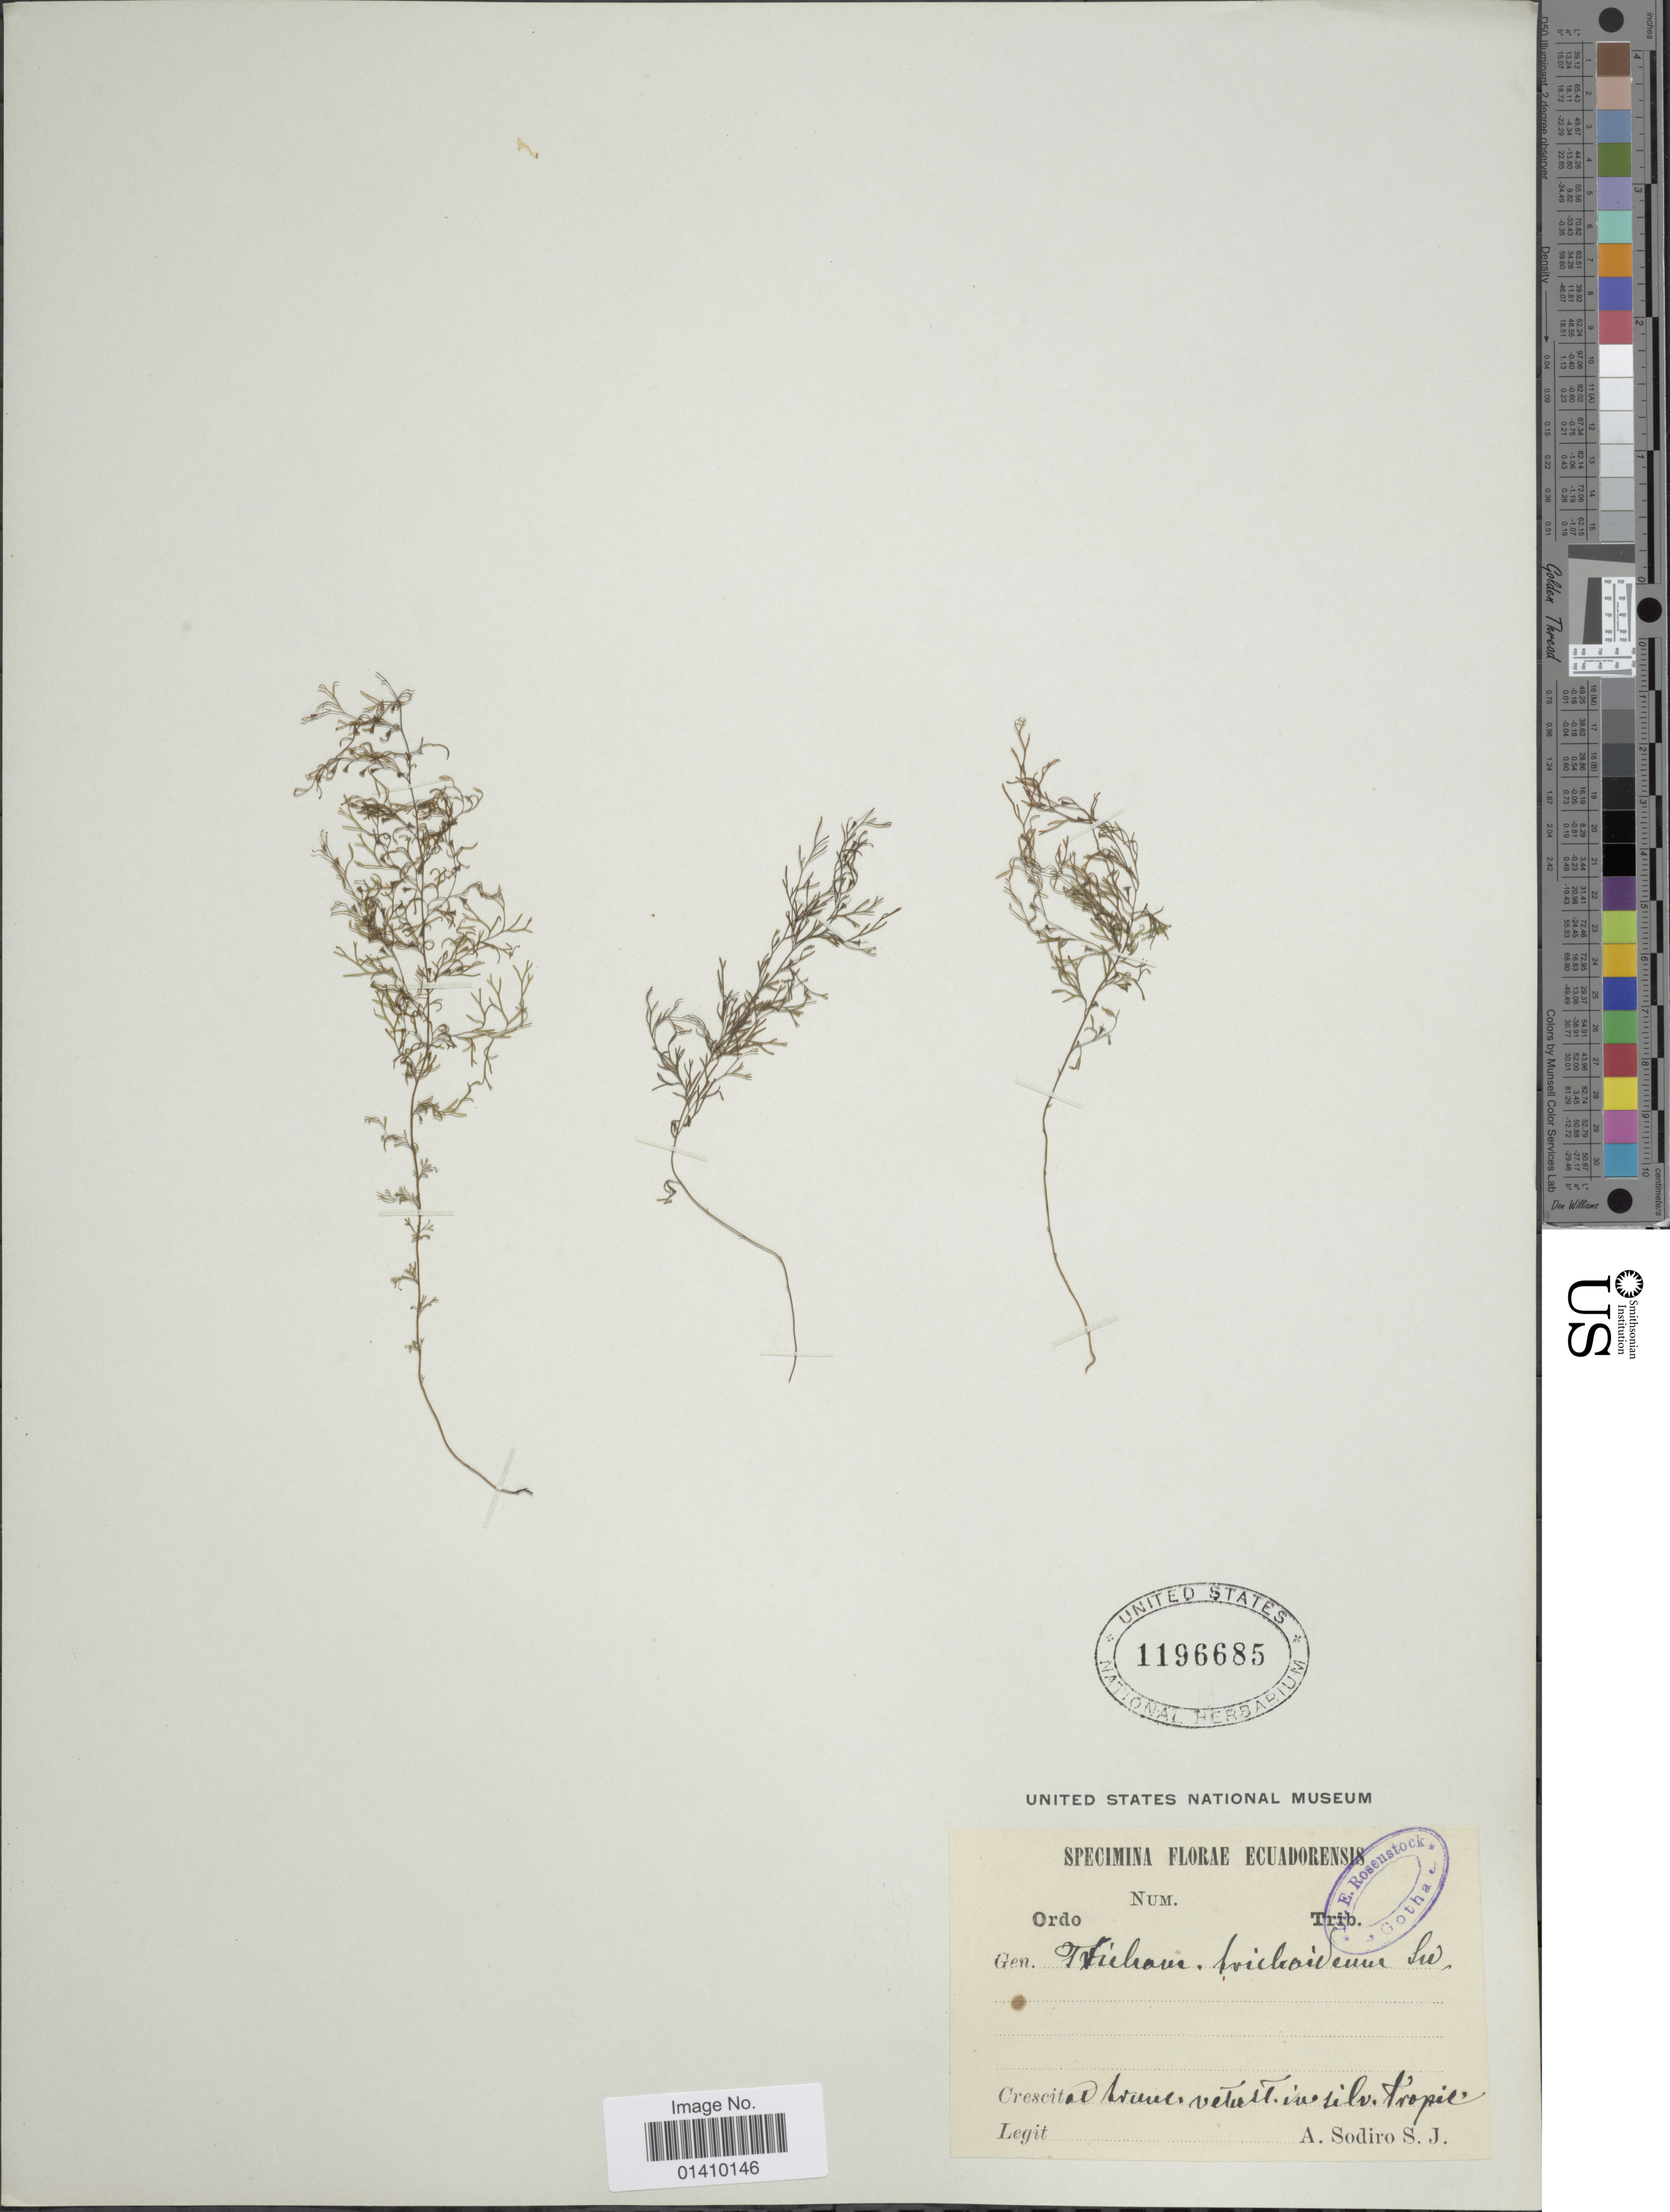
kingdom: Plantae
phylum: Tracheophyta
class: Polypodiopsida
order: Hymenophyllales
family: Hymenophyllaceae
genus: Polyphlebium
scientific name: Polyphlebium capillaceum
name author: (L.) Ebihara & Dubuisson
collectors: A. Sodiro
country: Ecuador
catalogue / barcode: US 1196685